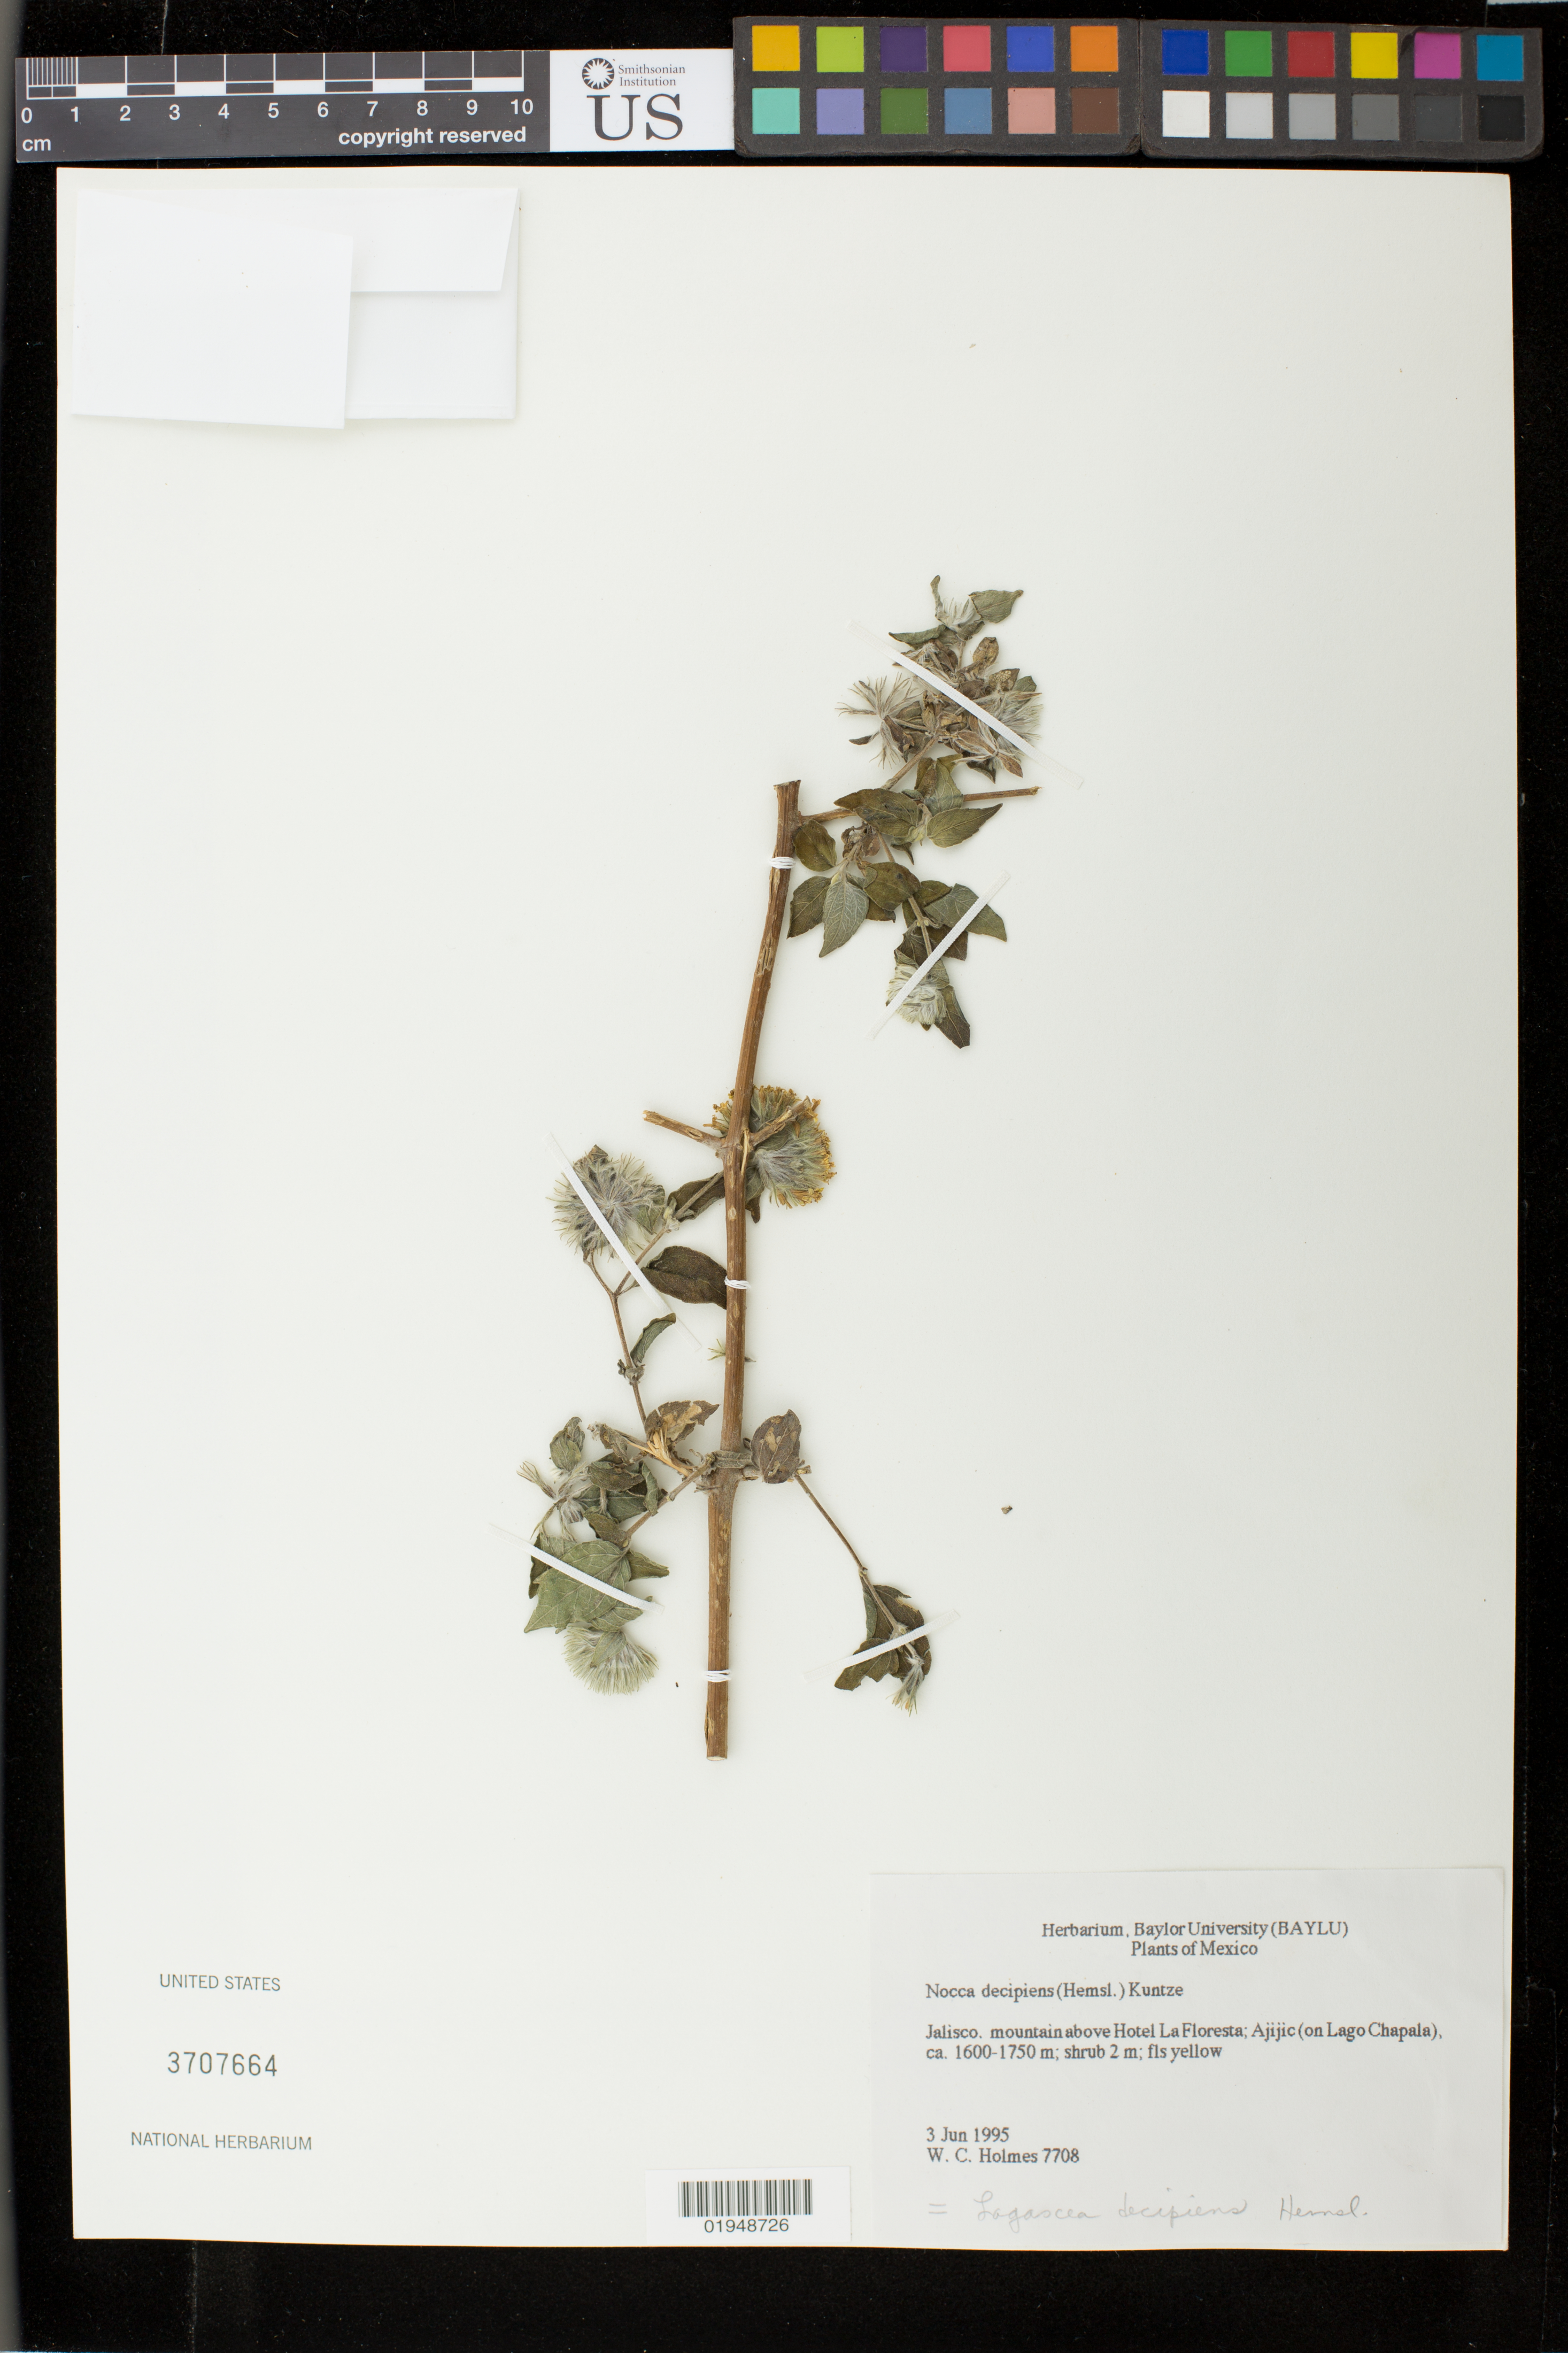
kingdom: Plantae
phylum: Tracheophyta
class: Magnoliopsida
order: Asterales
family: Asteraceae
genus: Lagascea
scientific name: Lagascea decipiens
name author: Hemsl.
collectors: W. Holmes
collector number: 7708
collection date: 1995-06-03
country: Mexico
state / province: Jalisco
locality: Ajijic (on Lago Chapala), mountain above Hotel La Floresta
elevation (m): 1600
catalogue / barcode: US 3707664